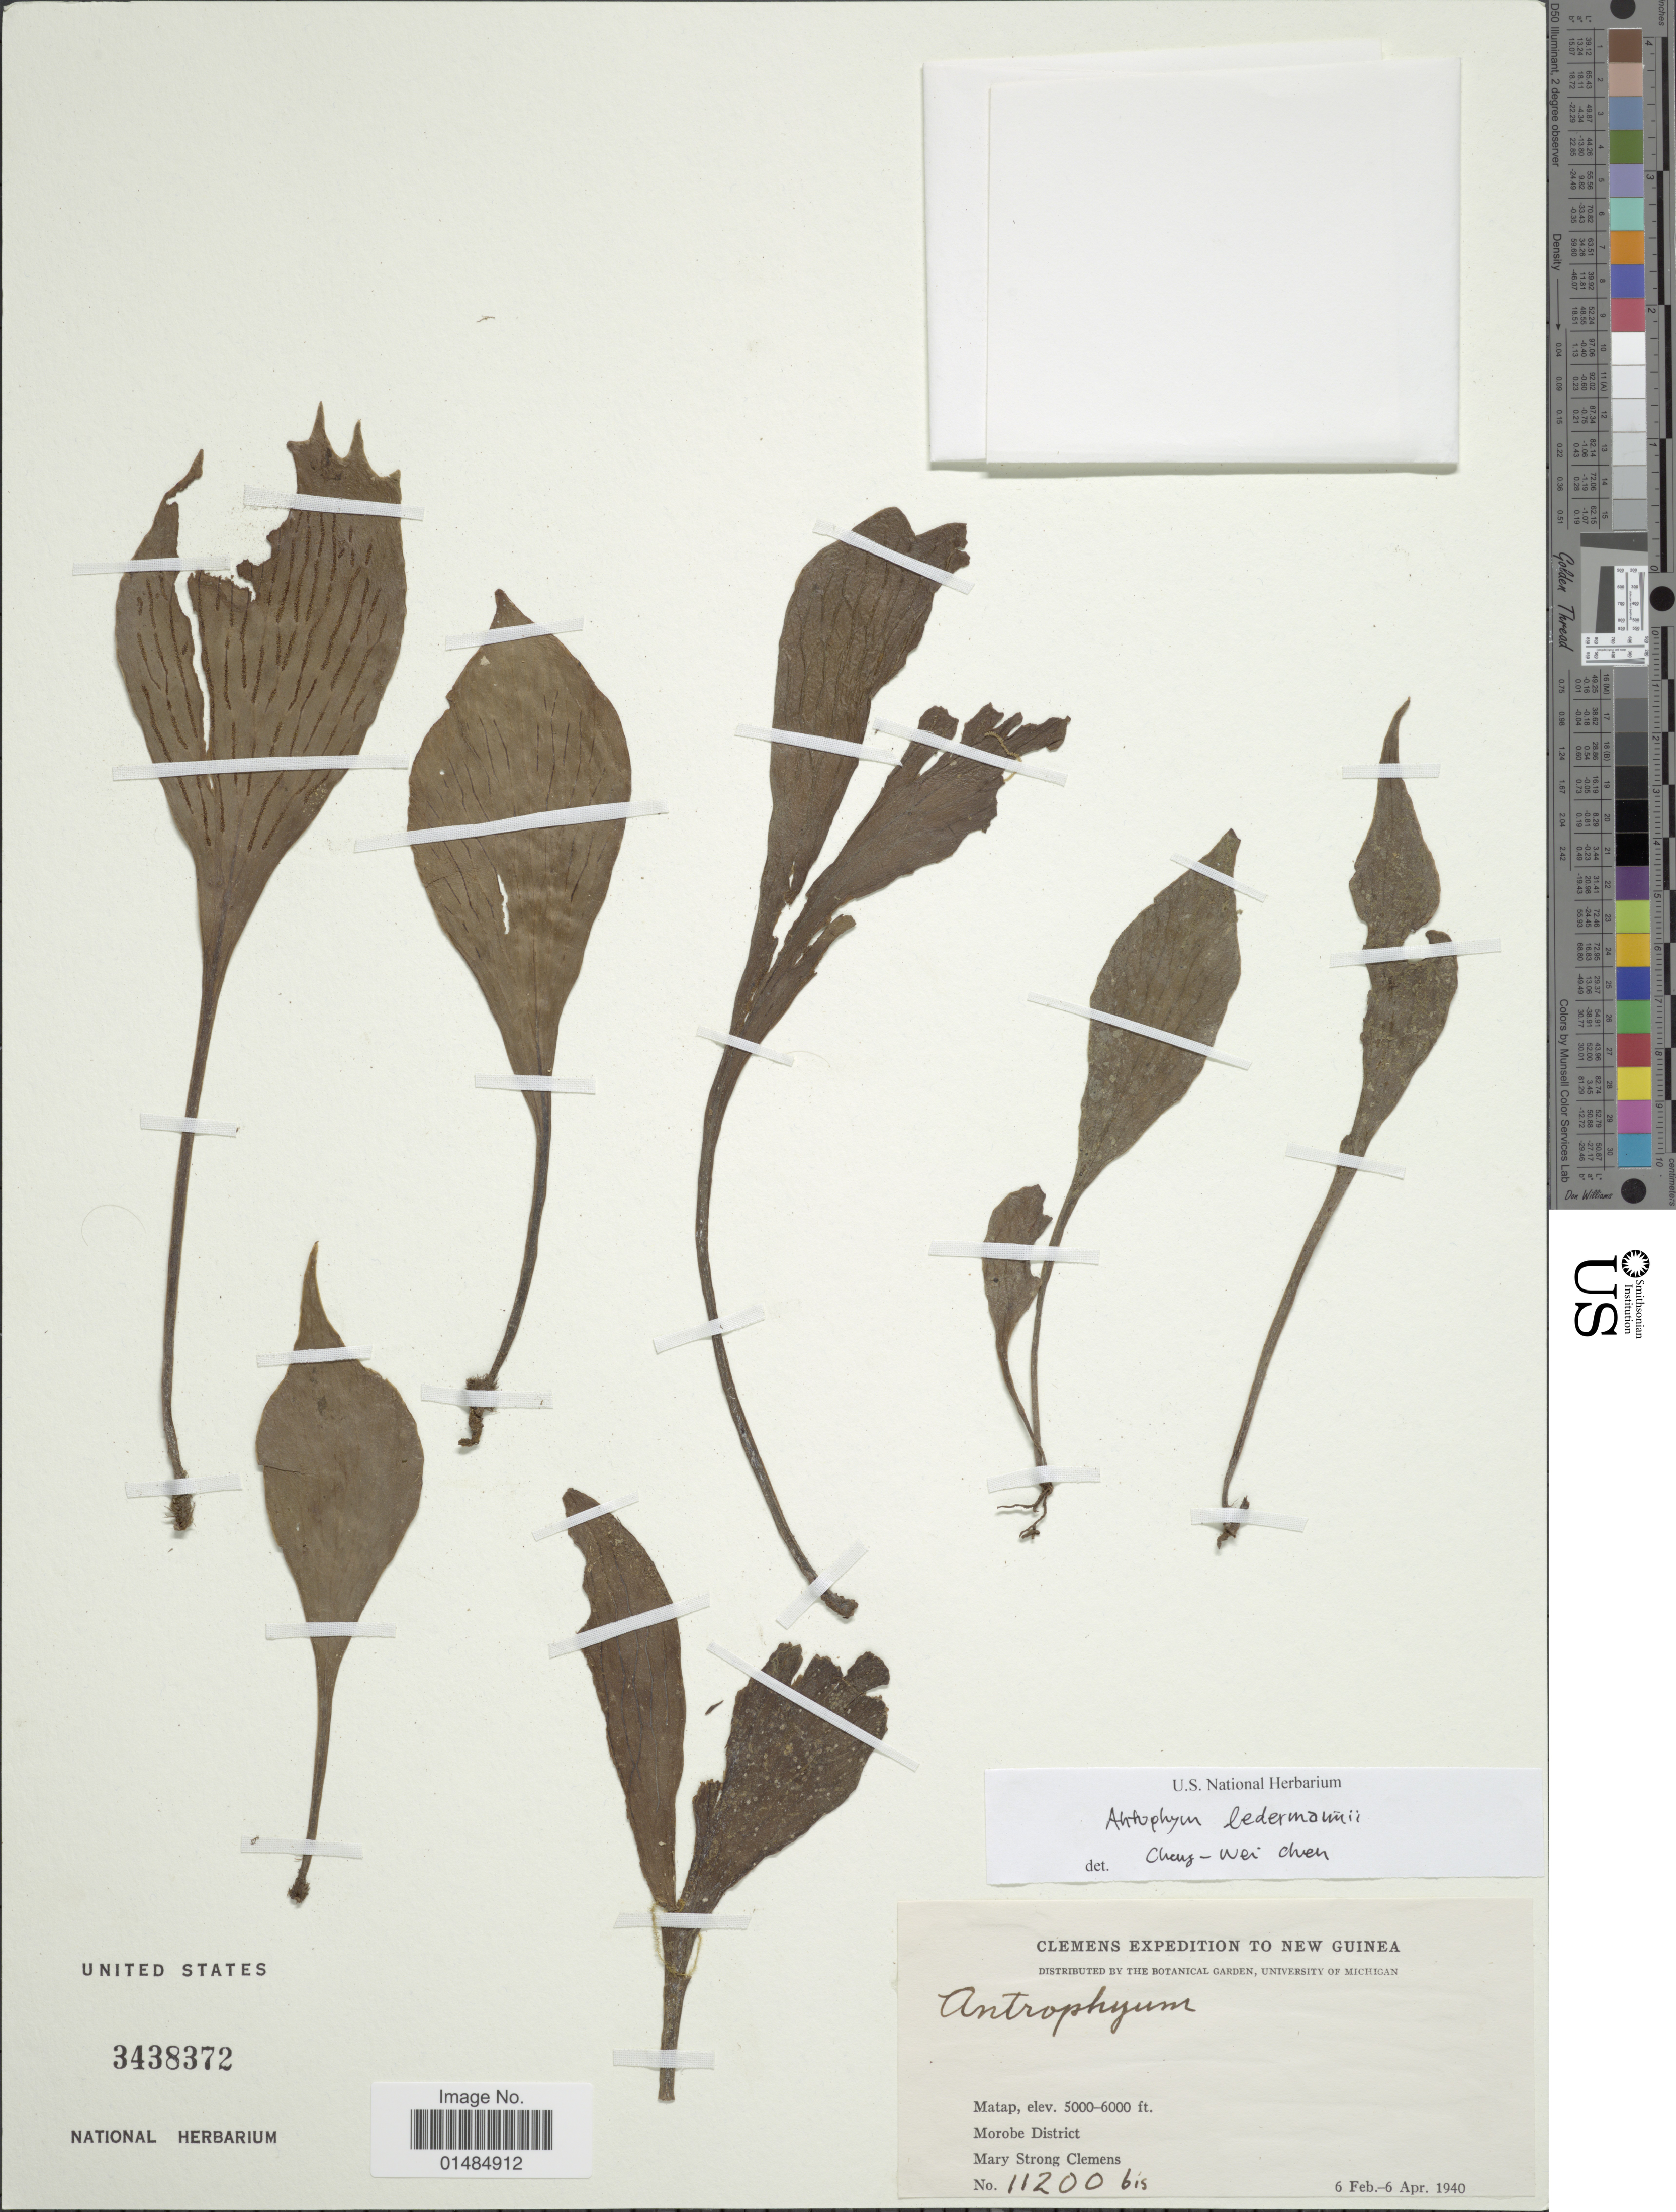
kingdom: Plantae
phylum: Tracheophyta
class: Polypodiopsida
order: Polypodiales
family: Pteridaceae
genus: Antrophyum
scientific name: Antrophyum ledermannii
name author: Hieron.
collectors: M. S. Clemens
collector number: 11200 bis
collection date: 1940-02-06/1940-04-06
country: Papua New Guinea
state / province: Morobe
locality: New Guinea, Matap, Morobe District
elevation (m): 1524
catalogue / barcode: US 3438372